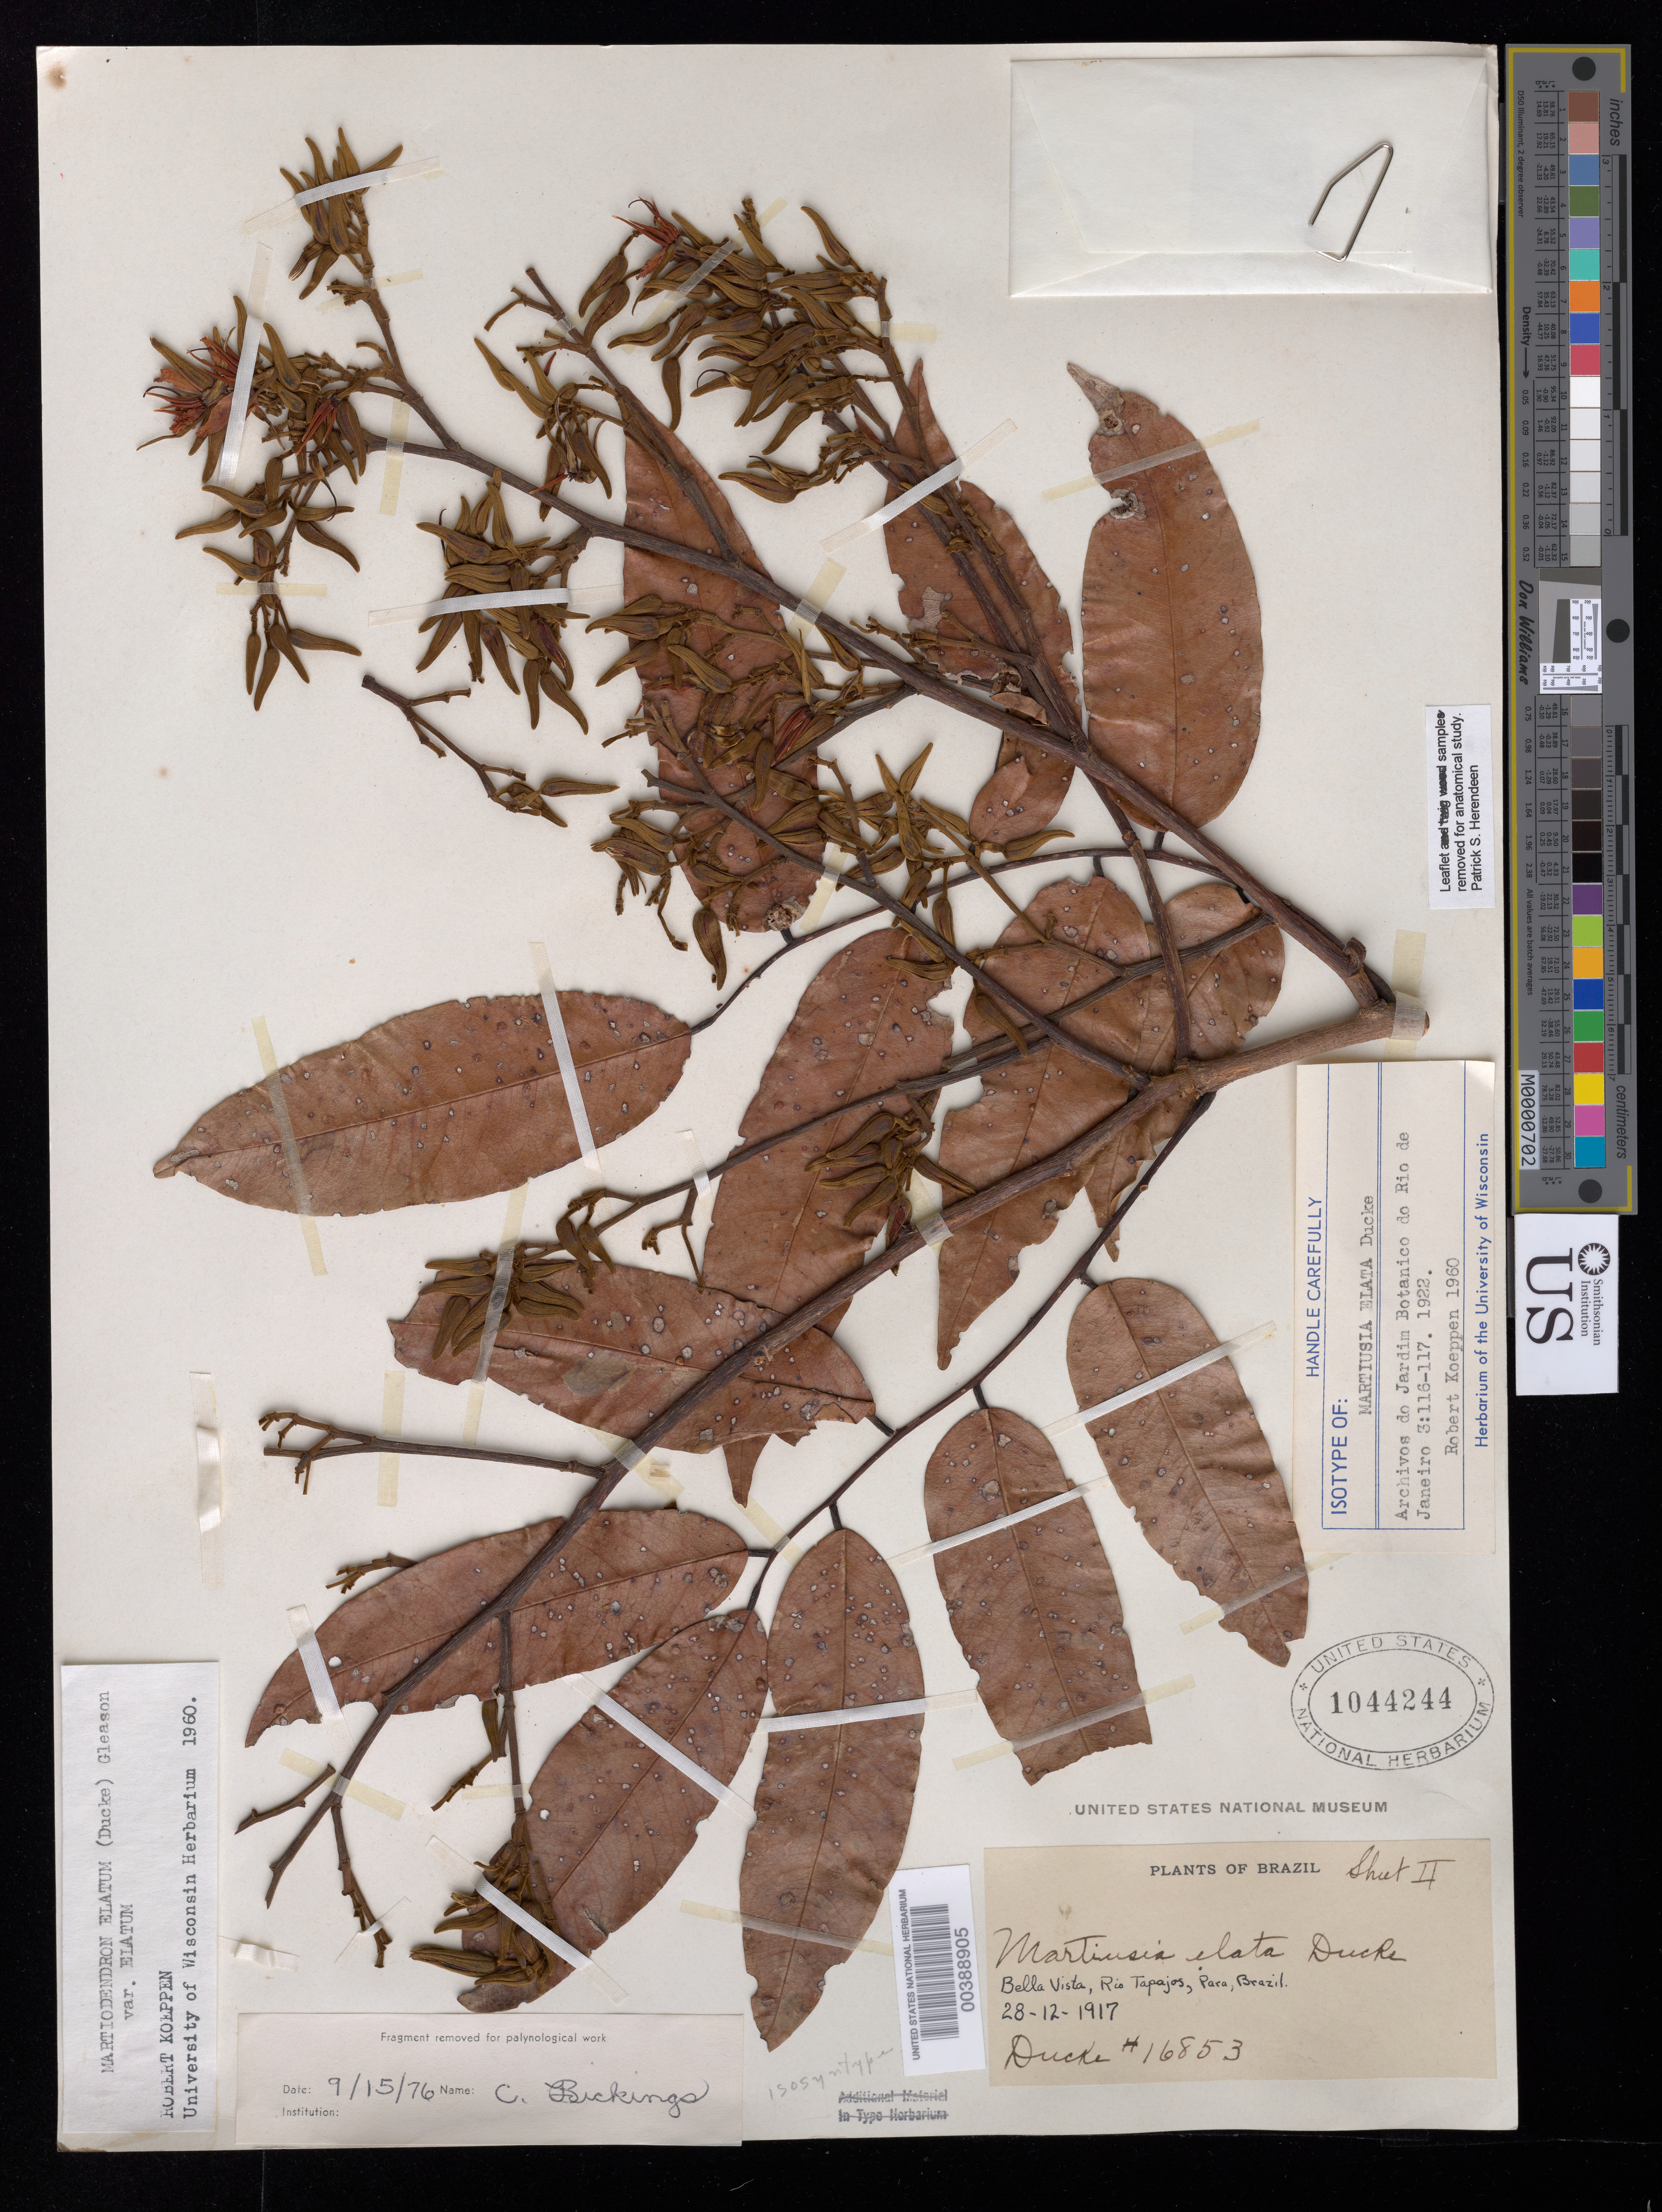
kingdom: Plantae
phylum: Tracheophyta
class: Magnoliopsida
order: Fabales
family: Fabaceae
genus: Martiusia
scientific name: Martiusia elata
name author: Ducke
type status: Isolectotype; Isosyntype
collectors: A. Ducke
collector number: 16853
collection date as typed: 28-12-1917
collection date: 1917-12-28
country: Brazil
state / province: Pará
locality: Rio Tapajoz: Bella Vista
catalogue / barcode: US 1044244